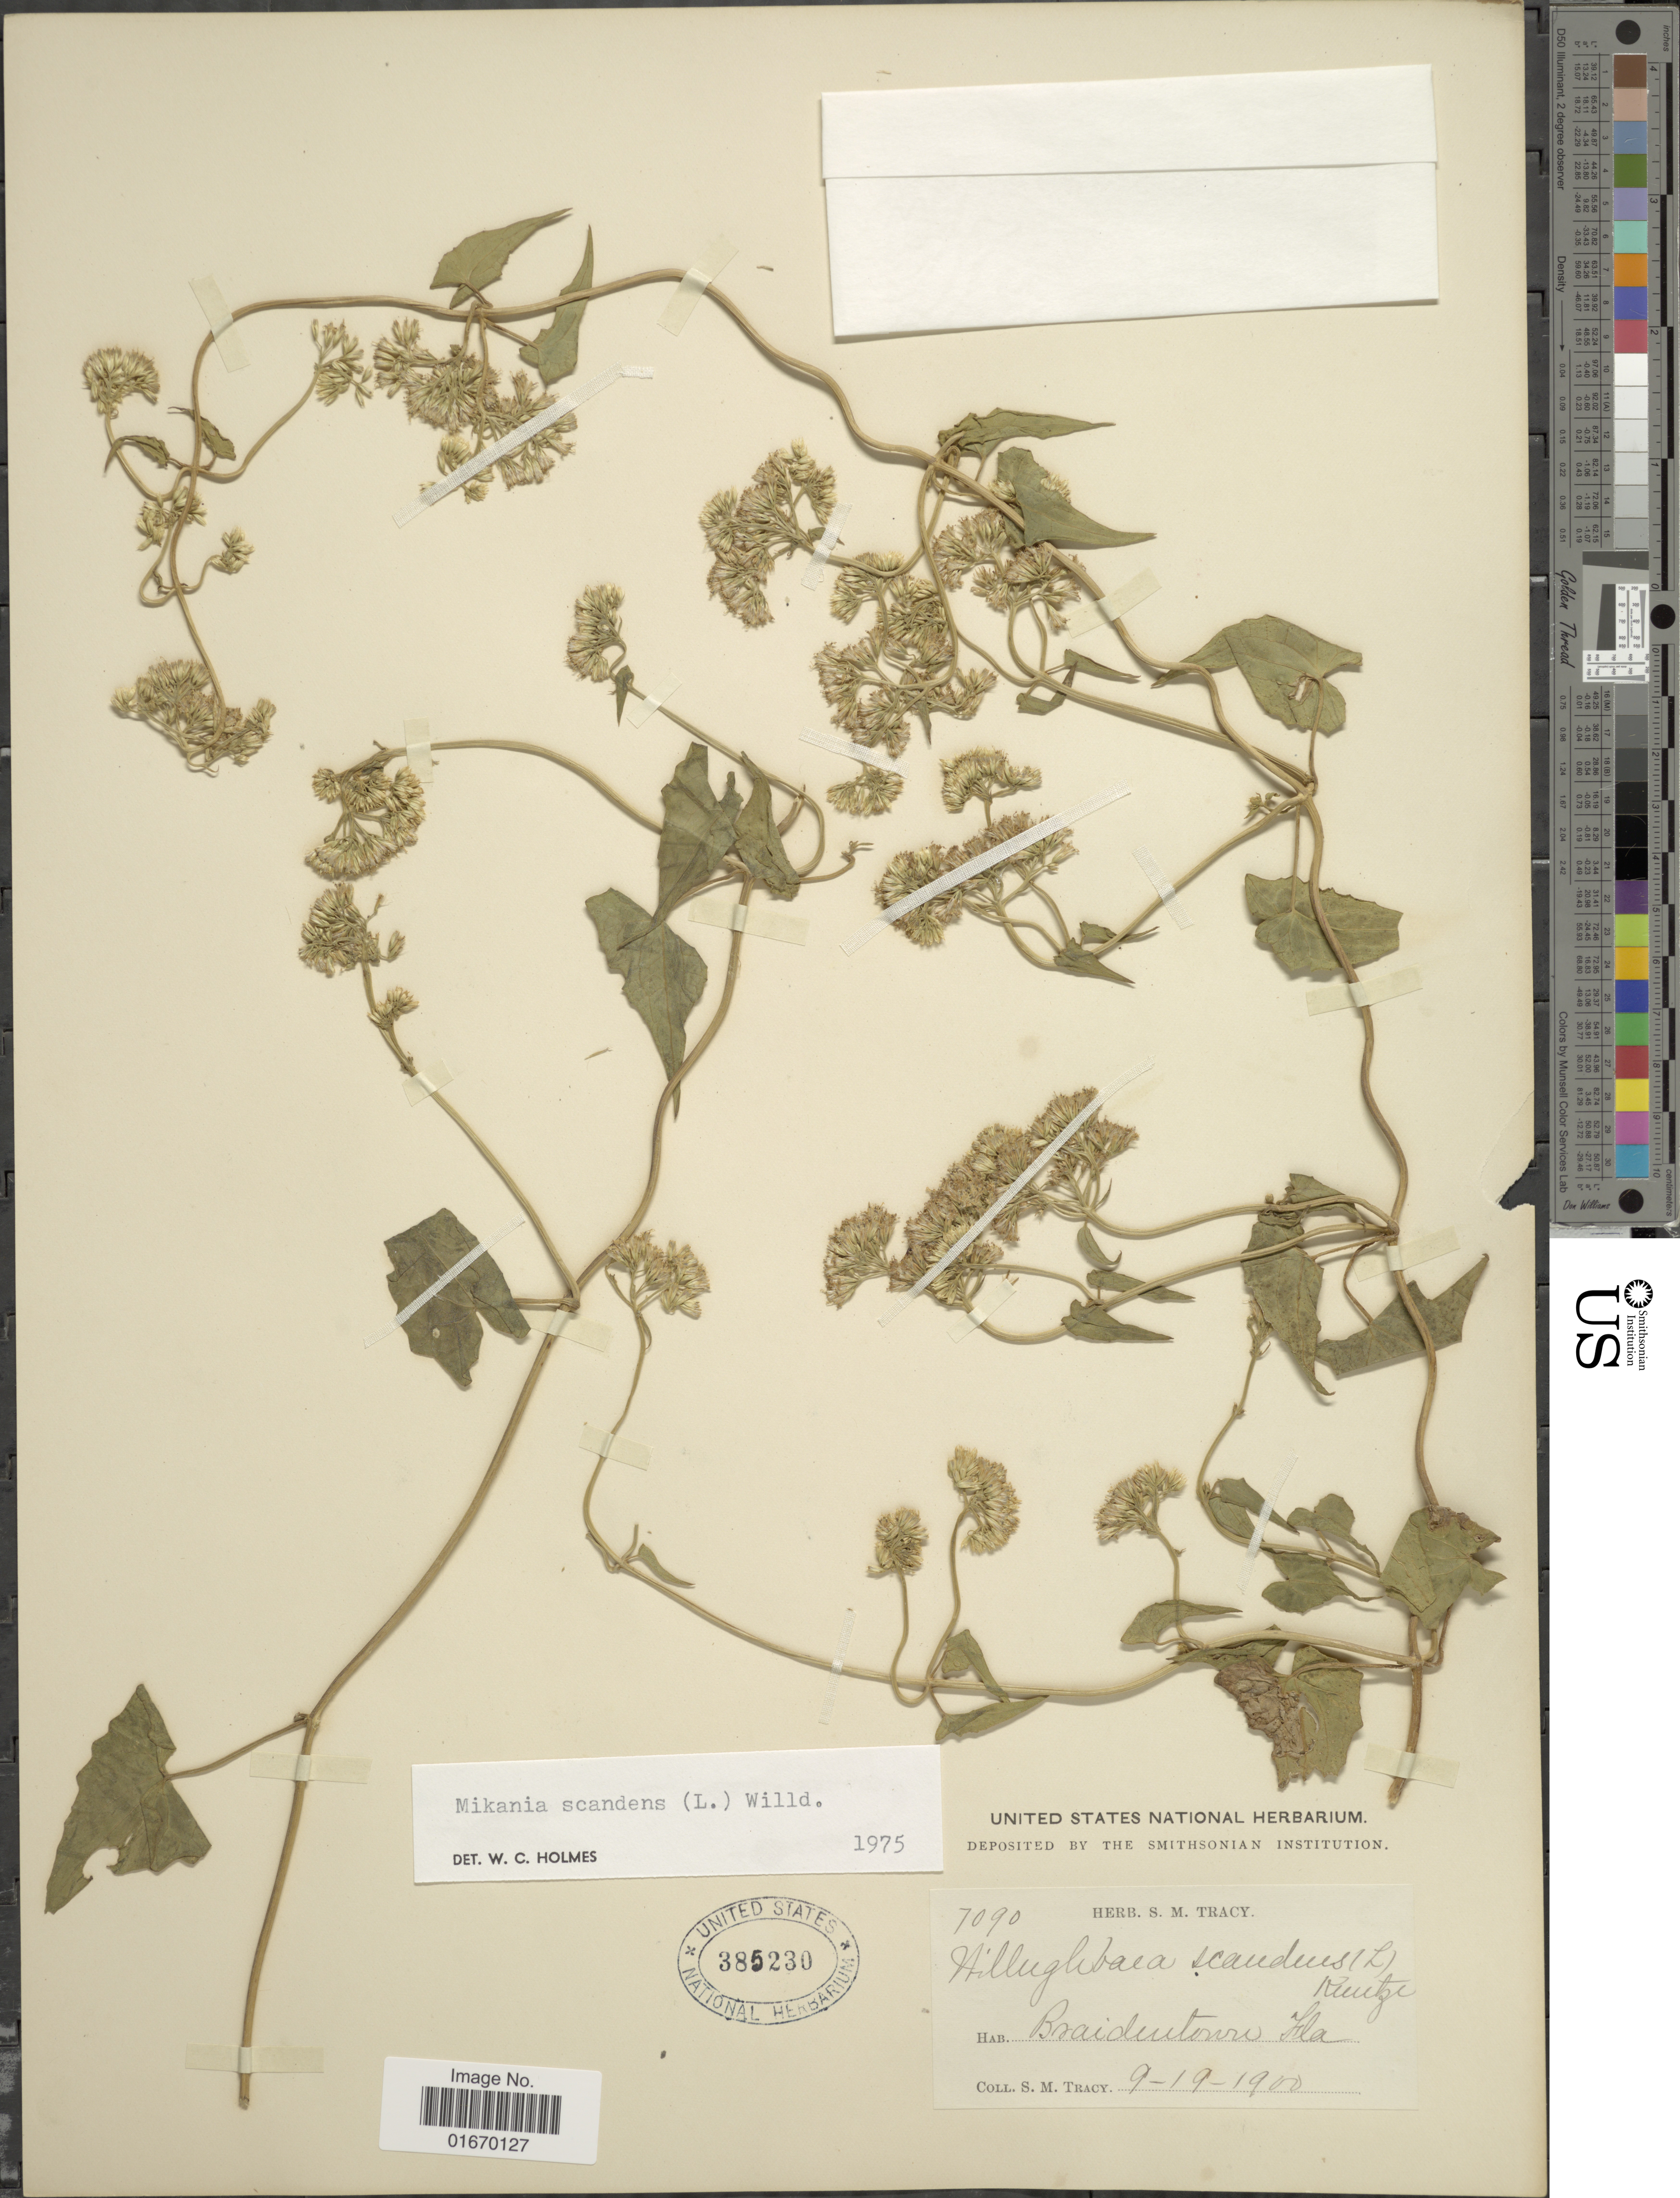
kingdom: Plantae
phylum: Tracheophyta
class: Magnoliopsida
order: Asterales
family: Asteraceae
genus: Mikania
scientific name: Mikania scandens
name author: (L.) Willd.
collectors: S. M. Tracy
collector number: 7090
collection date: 1900-09-19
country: United States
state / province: Florida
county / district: Manatee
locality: Braidentown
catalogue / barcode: US 385230